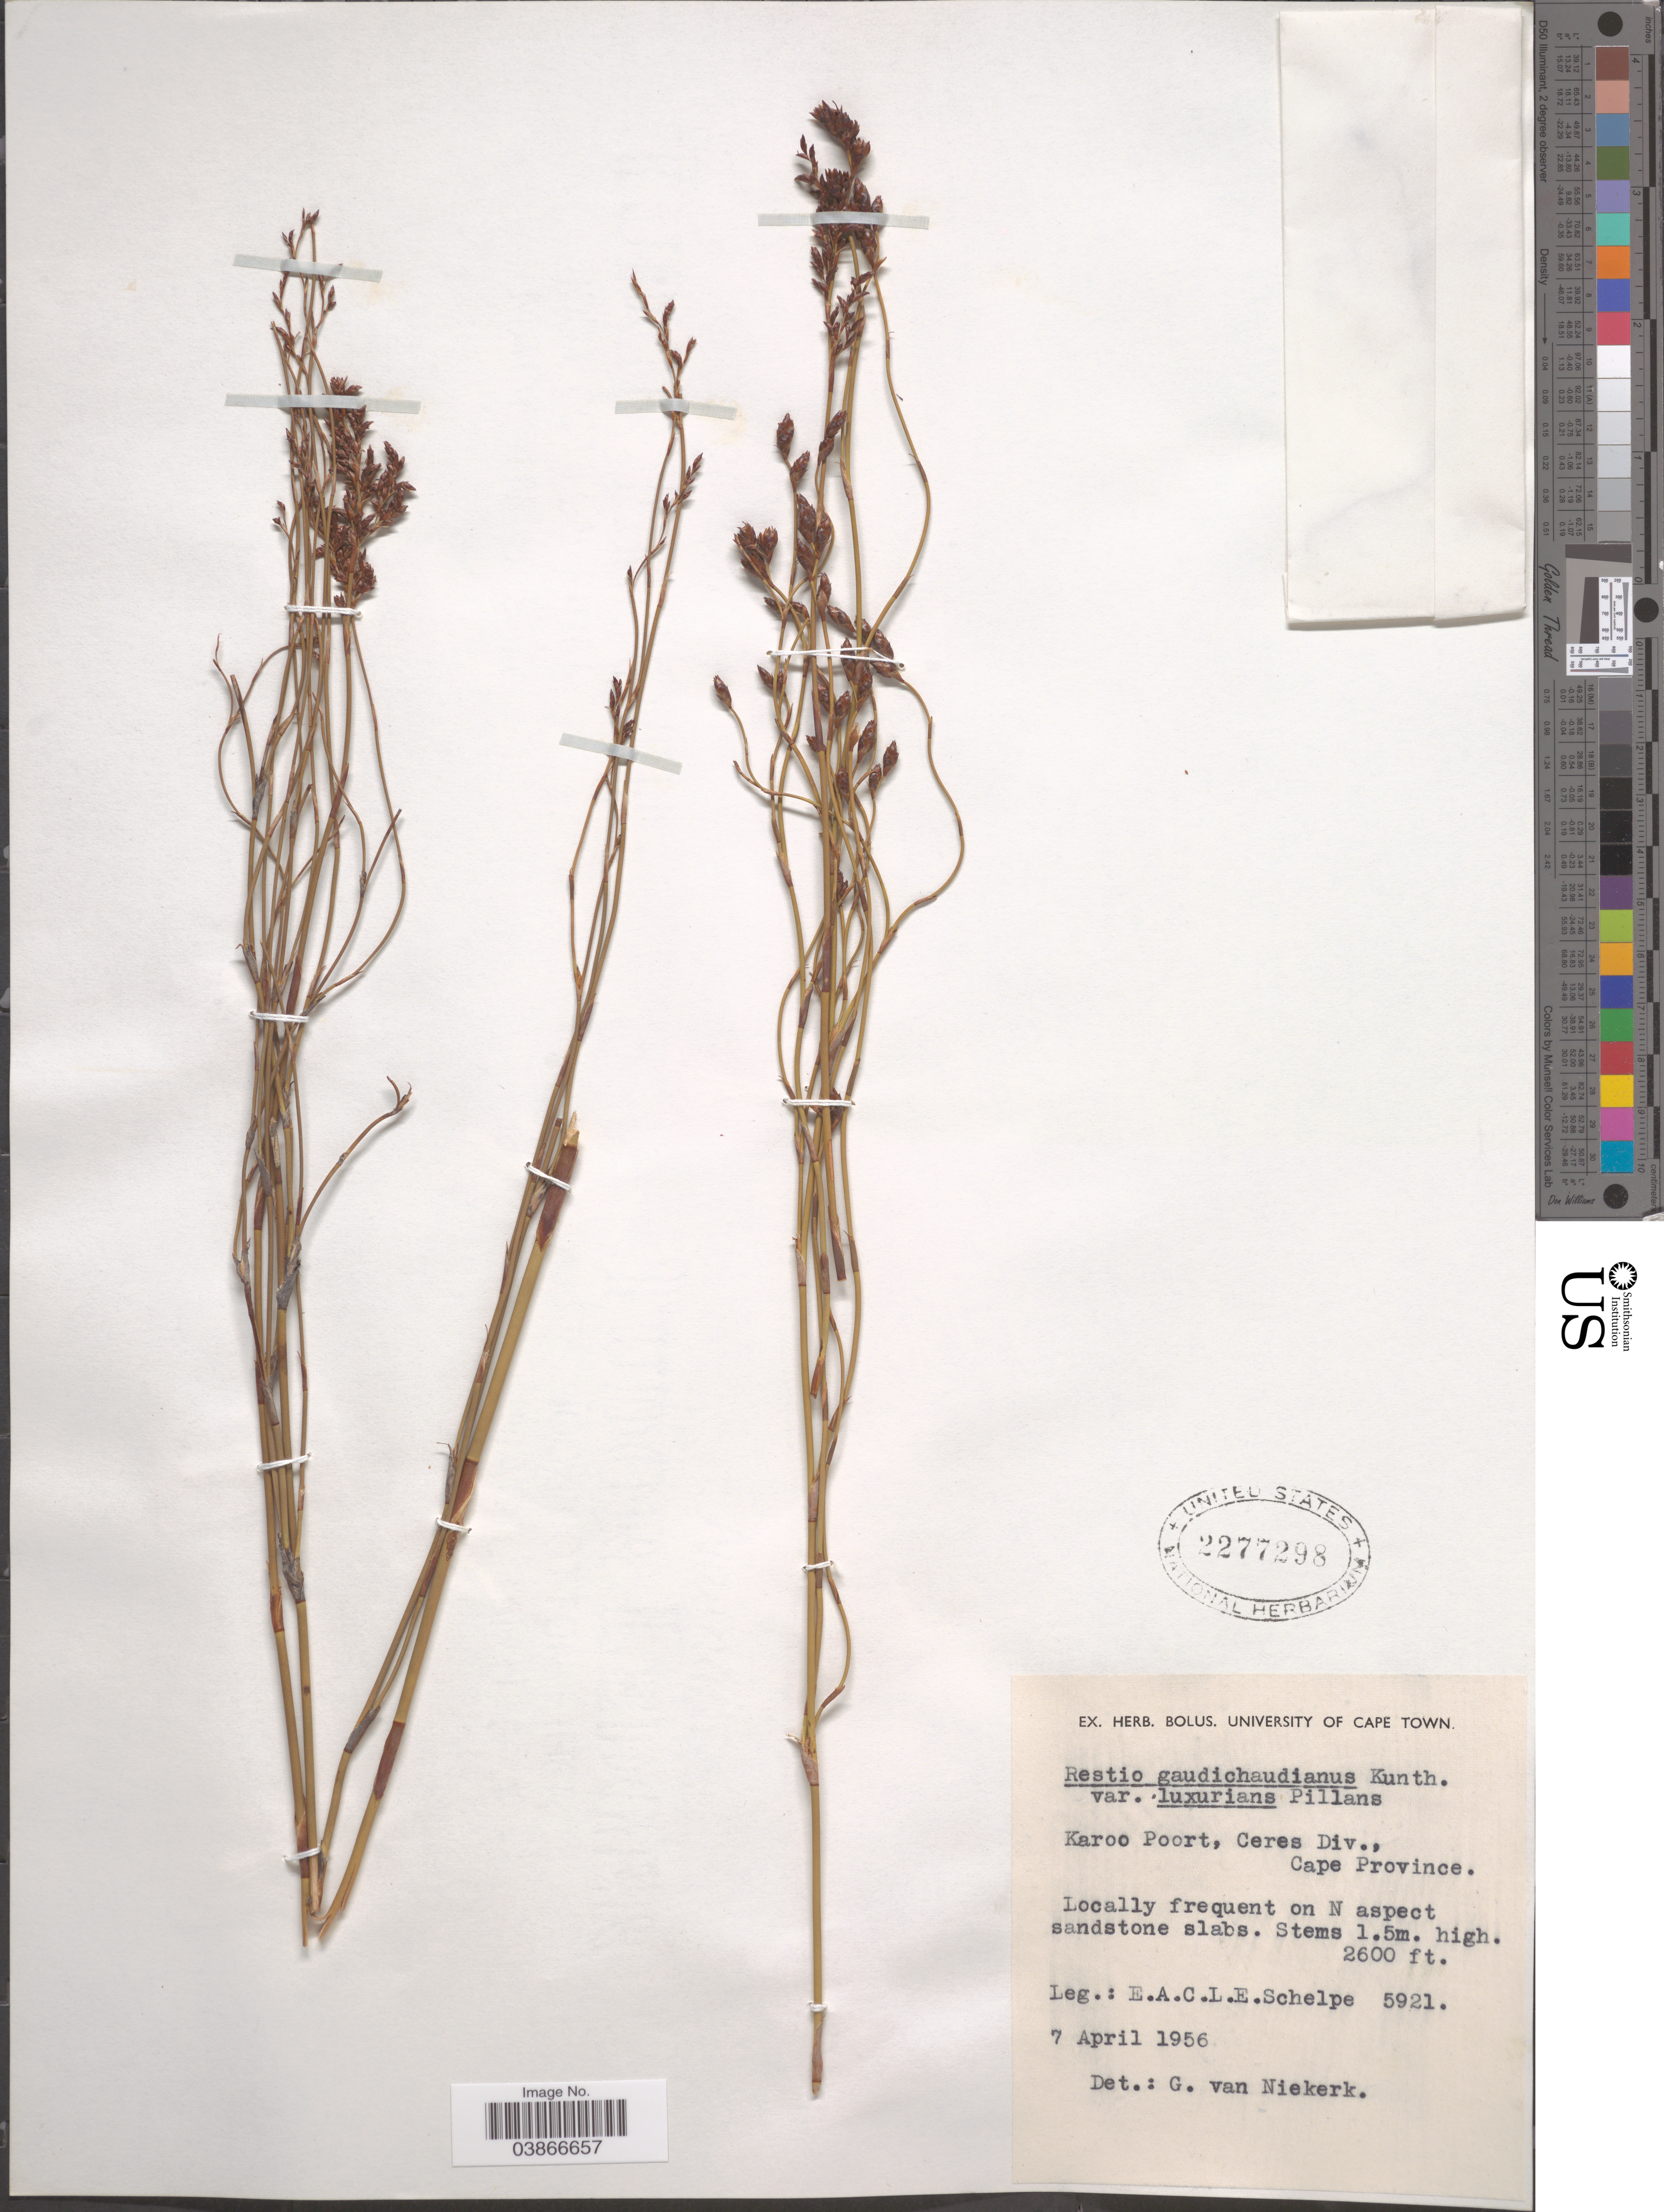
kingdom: Plantae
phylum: Tracheophyta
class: Liliopsida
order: Poales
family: Restionaceae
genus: Restio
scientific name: Restio gaudichaudianus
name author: Kunth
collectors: E. A. C. L. E. Schelpe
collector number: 5921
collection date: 1956-04-07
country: South Africa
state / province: Western Cape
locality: Karoo Poort, Ceres Div. Locally frequent on N aspect sandstone slabs.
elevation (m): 792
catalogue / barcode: US 2277298